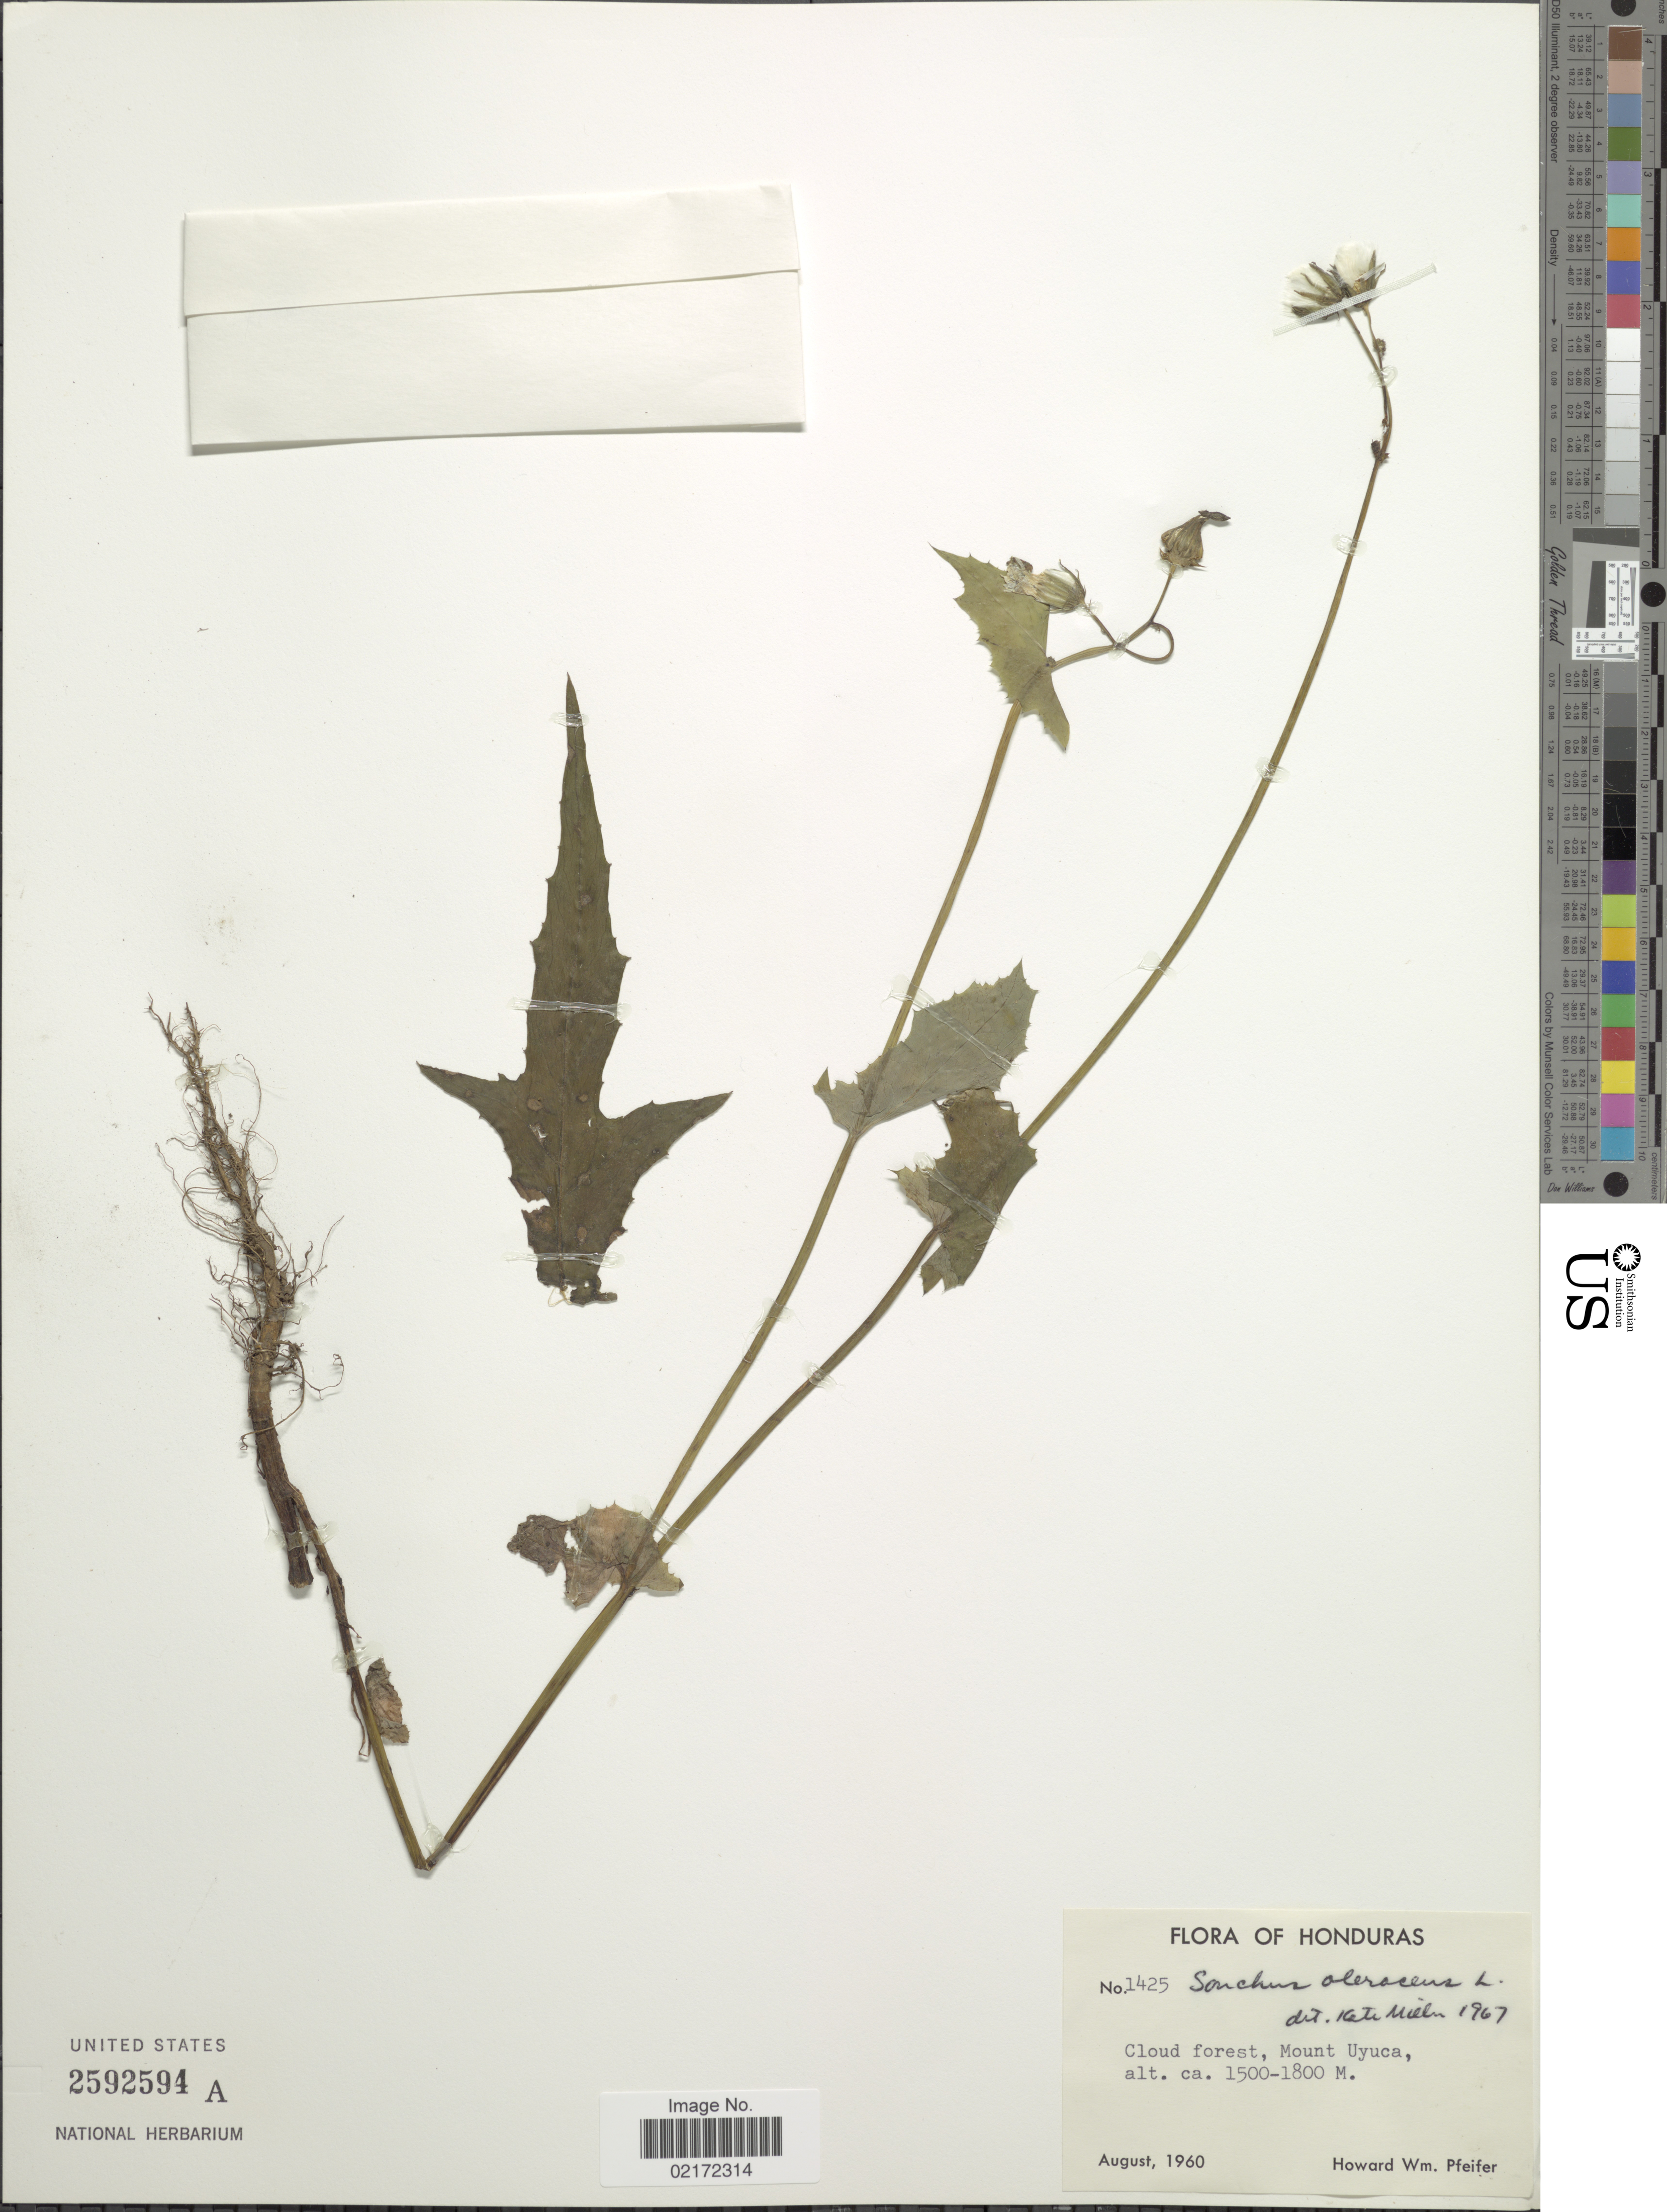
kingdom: Plantae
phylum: Tracheophyta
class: Magnoliopsida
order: Asterales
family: Asteraceae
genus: Sonchus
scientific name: Sonchus oleraceus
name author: L.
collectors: H. W. Pfeifer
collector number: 1425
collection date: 1960-08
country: Honduras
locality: Cloud forest, Mount Uyuca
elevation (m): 1500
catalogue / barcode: US 2592594A